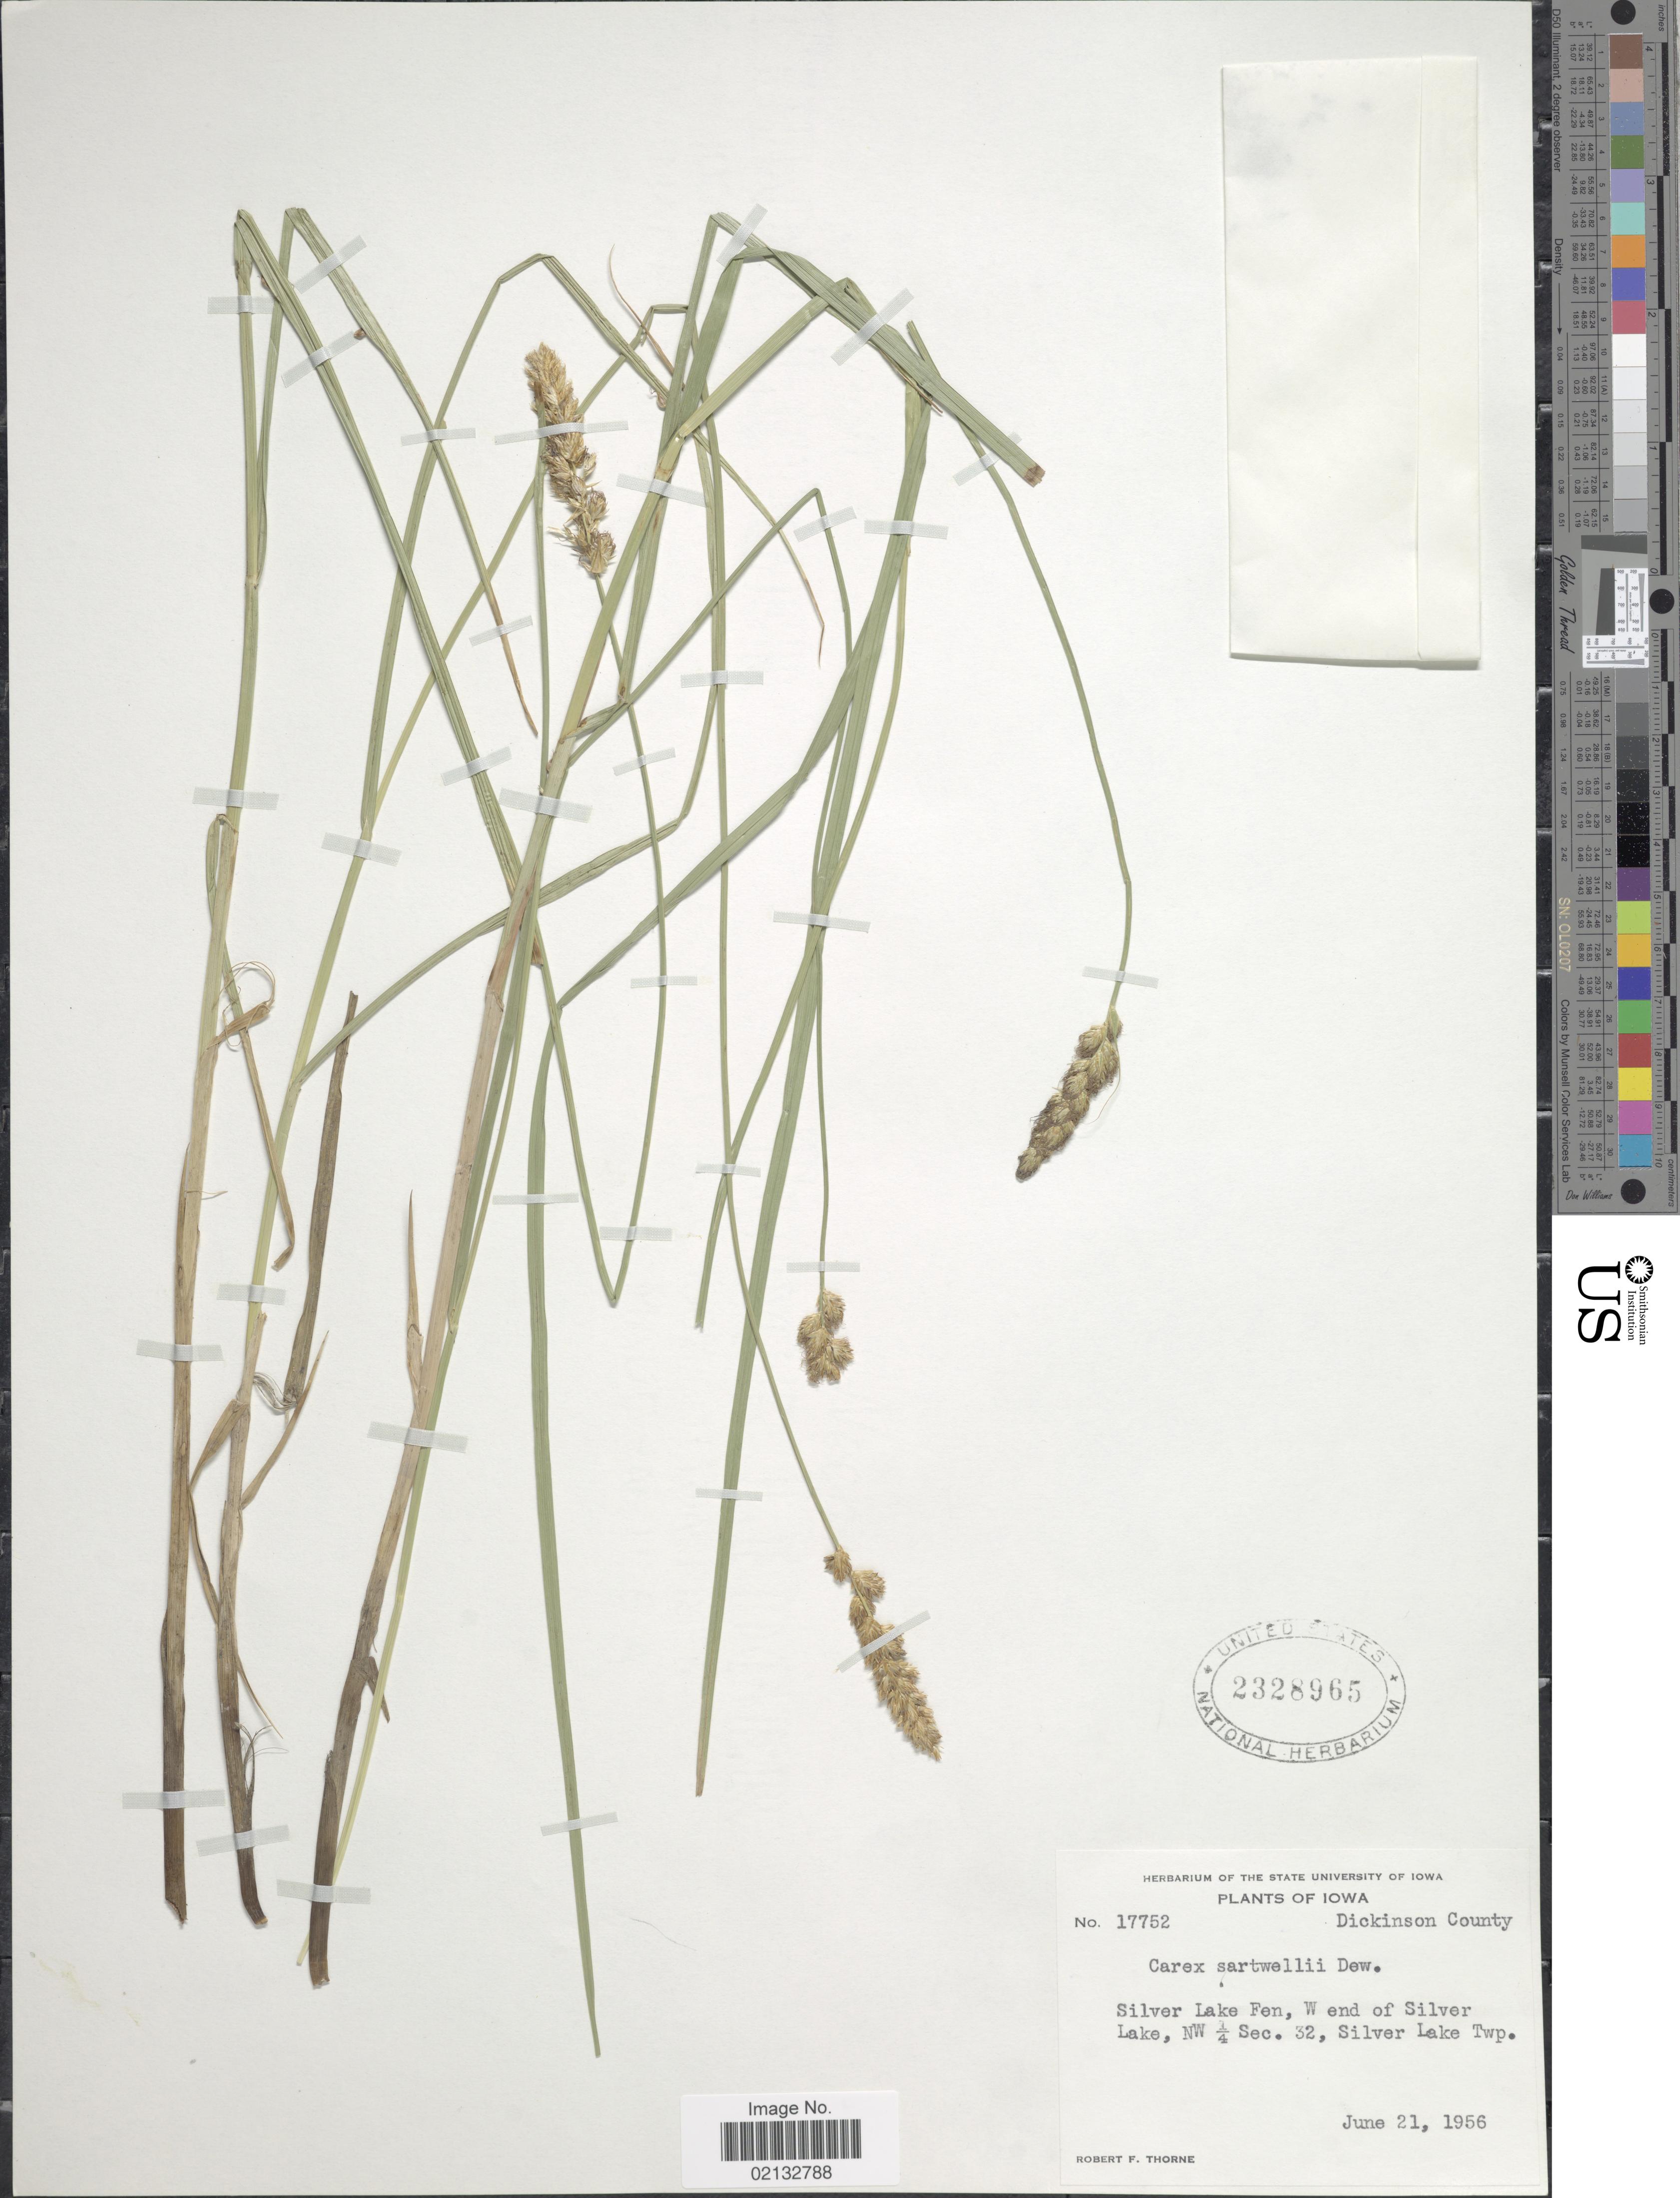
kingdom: Plantae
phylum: Tracheophyta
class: Liliopsida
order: Poales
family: Cyperaceae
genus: Carex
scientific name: Carex sartwellii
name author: Dewey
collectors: R. F. Thorne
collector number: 17752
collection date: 1956-06-21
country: United States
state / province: Iowa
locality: Dickinson County. Silver Lake Fen, W end of Silver Lake, NW 1/4 Sec. 32, Silver Lake Twp.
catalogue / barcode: US 2328965